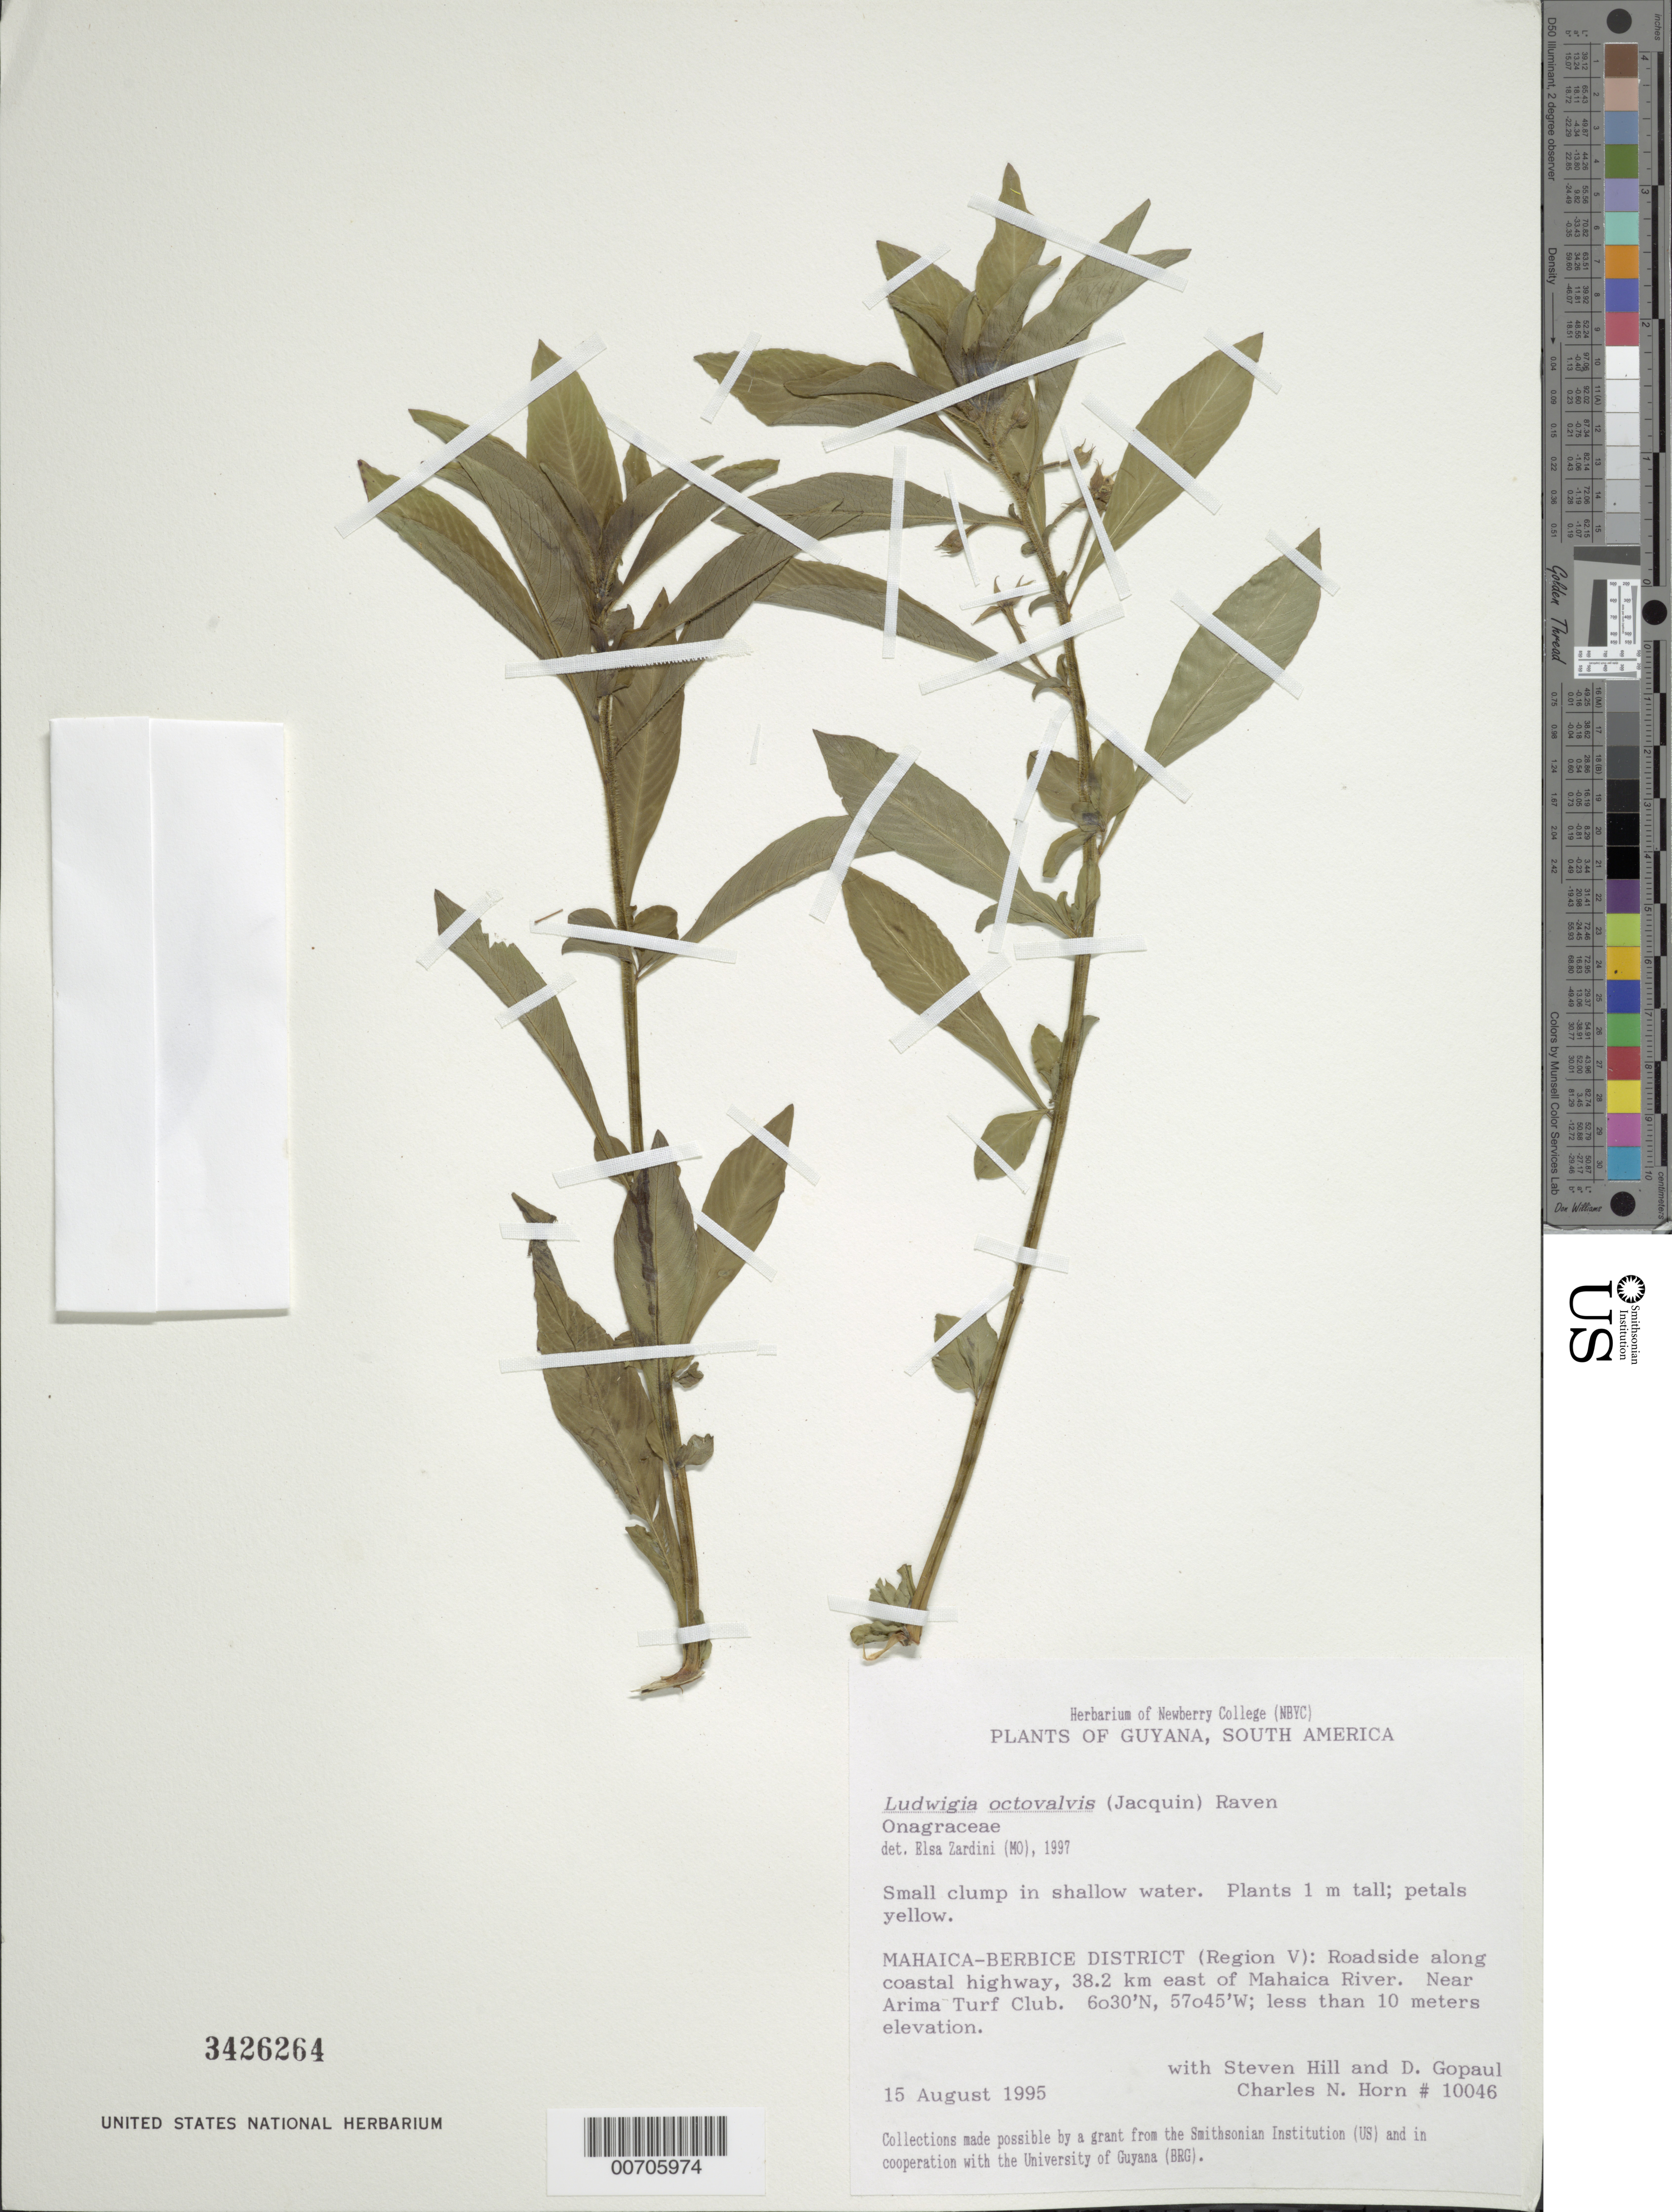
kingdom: Plantae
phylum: Tracheophyta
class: Magnoliopsida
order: Myrtales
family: Onagraceae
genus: Ludwigia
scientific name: Ludwigia octovalvis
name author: (Jacq.) P.H. Raven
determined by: Zardini, E. M.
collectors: C. N. Horn, S. Hill & D. Gopaul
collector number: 10046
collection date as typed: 15-Aug-95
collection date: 1995-08-15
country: Guyana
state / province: Mahaica-Berbice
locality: Coastal Hwy., 38.2 km E of Mahaica R., near Arima Turf Club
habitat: Roadside; in shallow water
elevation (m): -2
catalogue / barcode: US 3426264